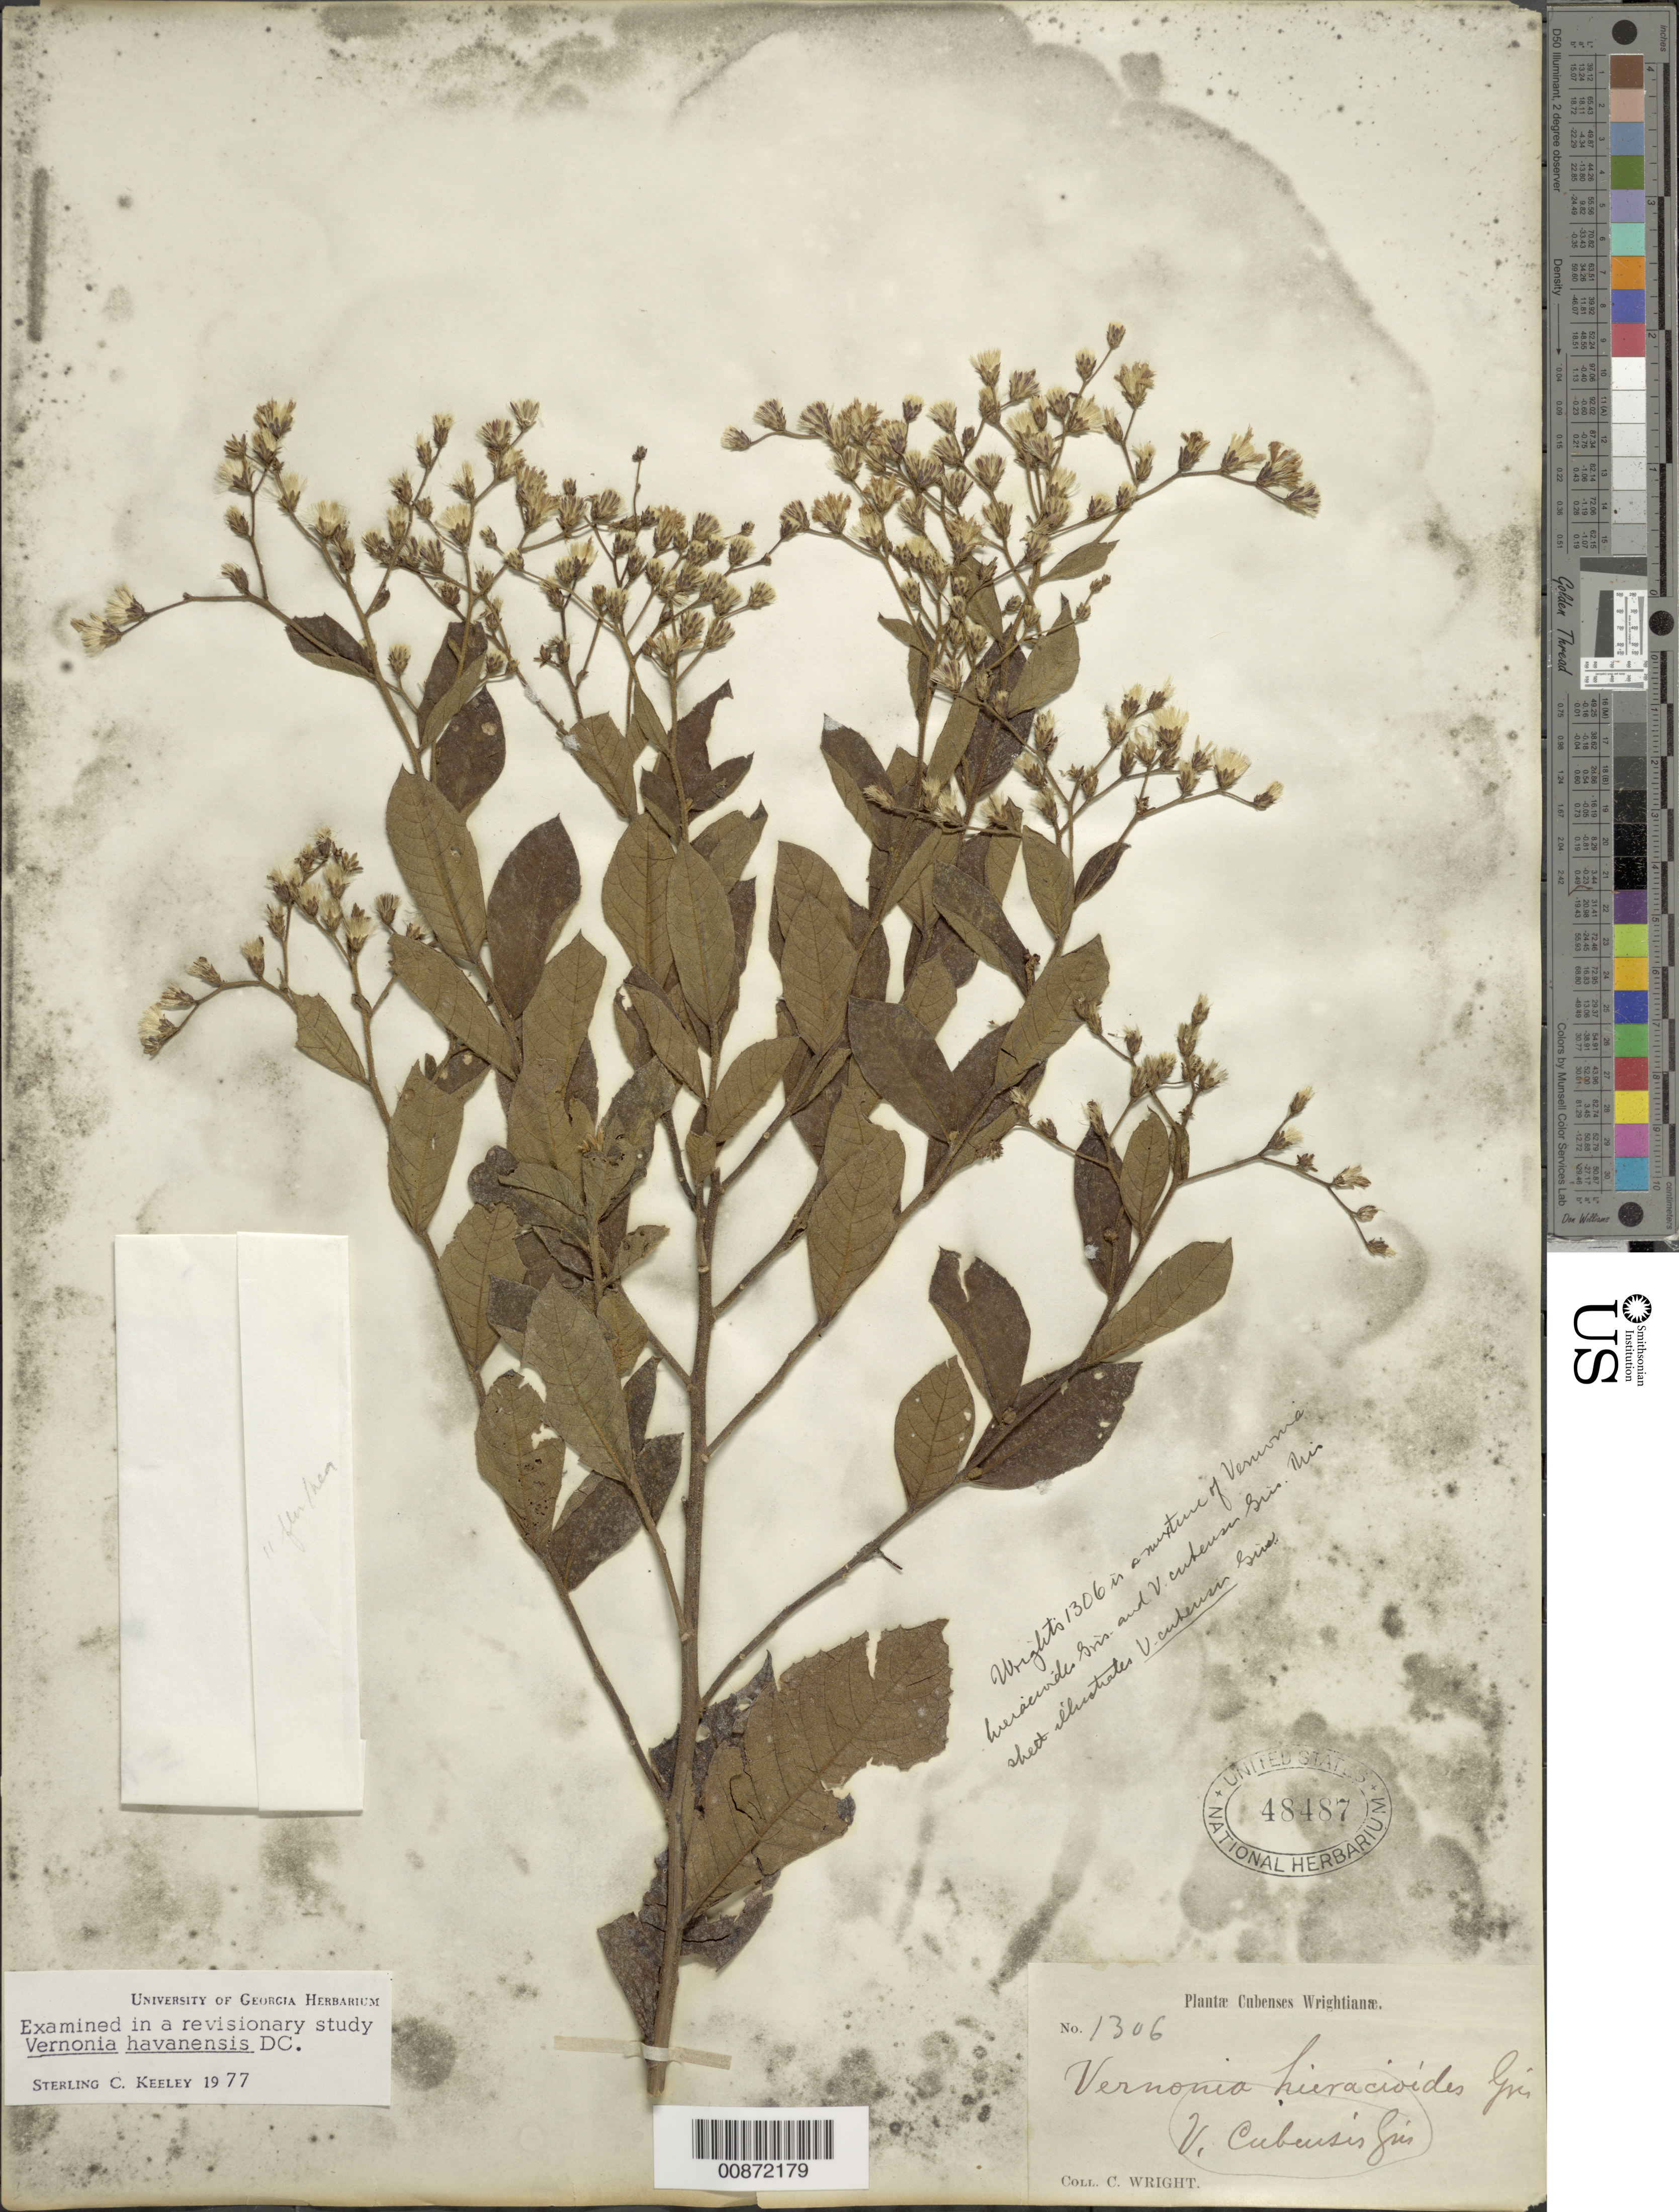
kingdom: Plantae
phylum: Tracheophyta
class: Magnoliopsida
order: Asterales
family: Asteraceae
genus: Vernonanthura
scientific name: Vernonanthura havanensis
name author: (DC.) H. Rob.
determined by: Keeley, S. C.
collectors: C. Wright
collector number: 1306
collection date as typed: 18--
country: Cuba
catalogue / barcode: US 48487